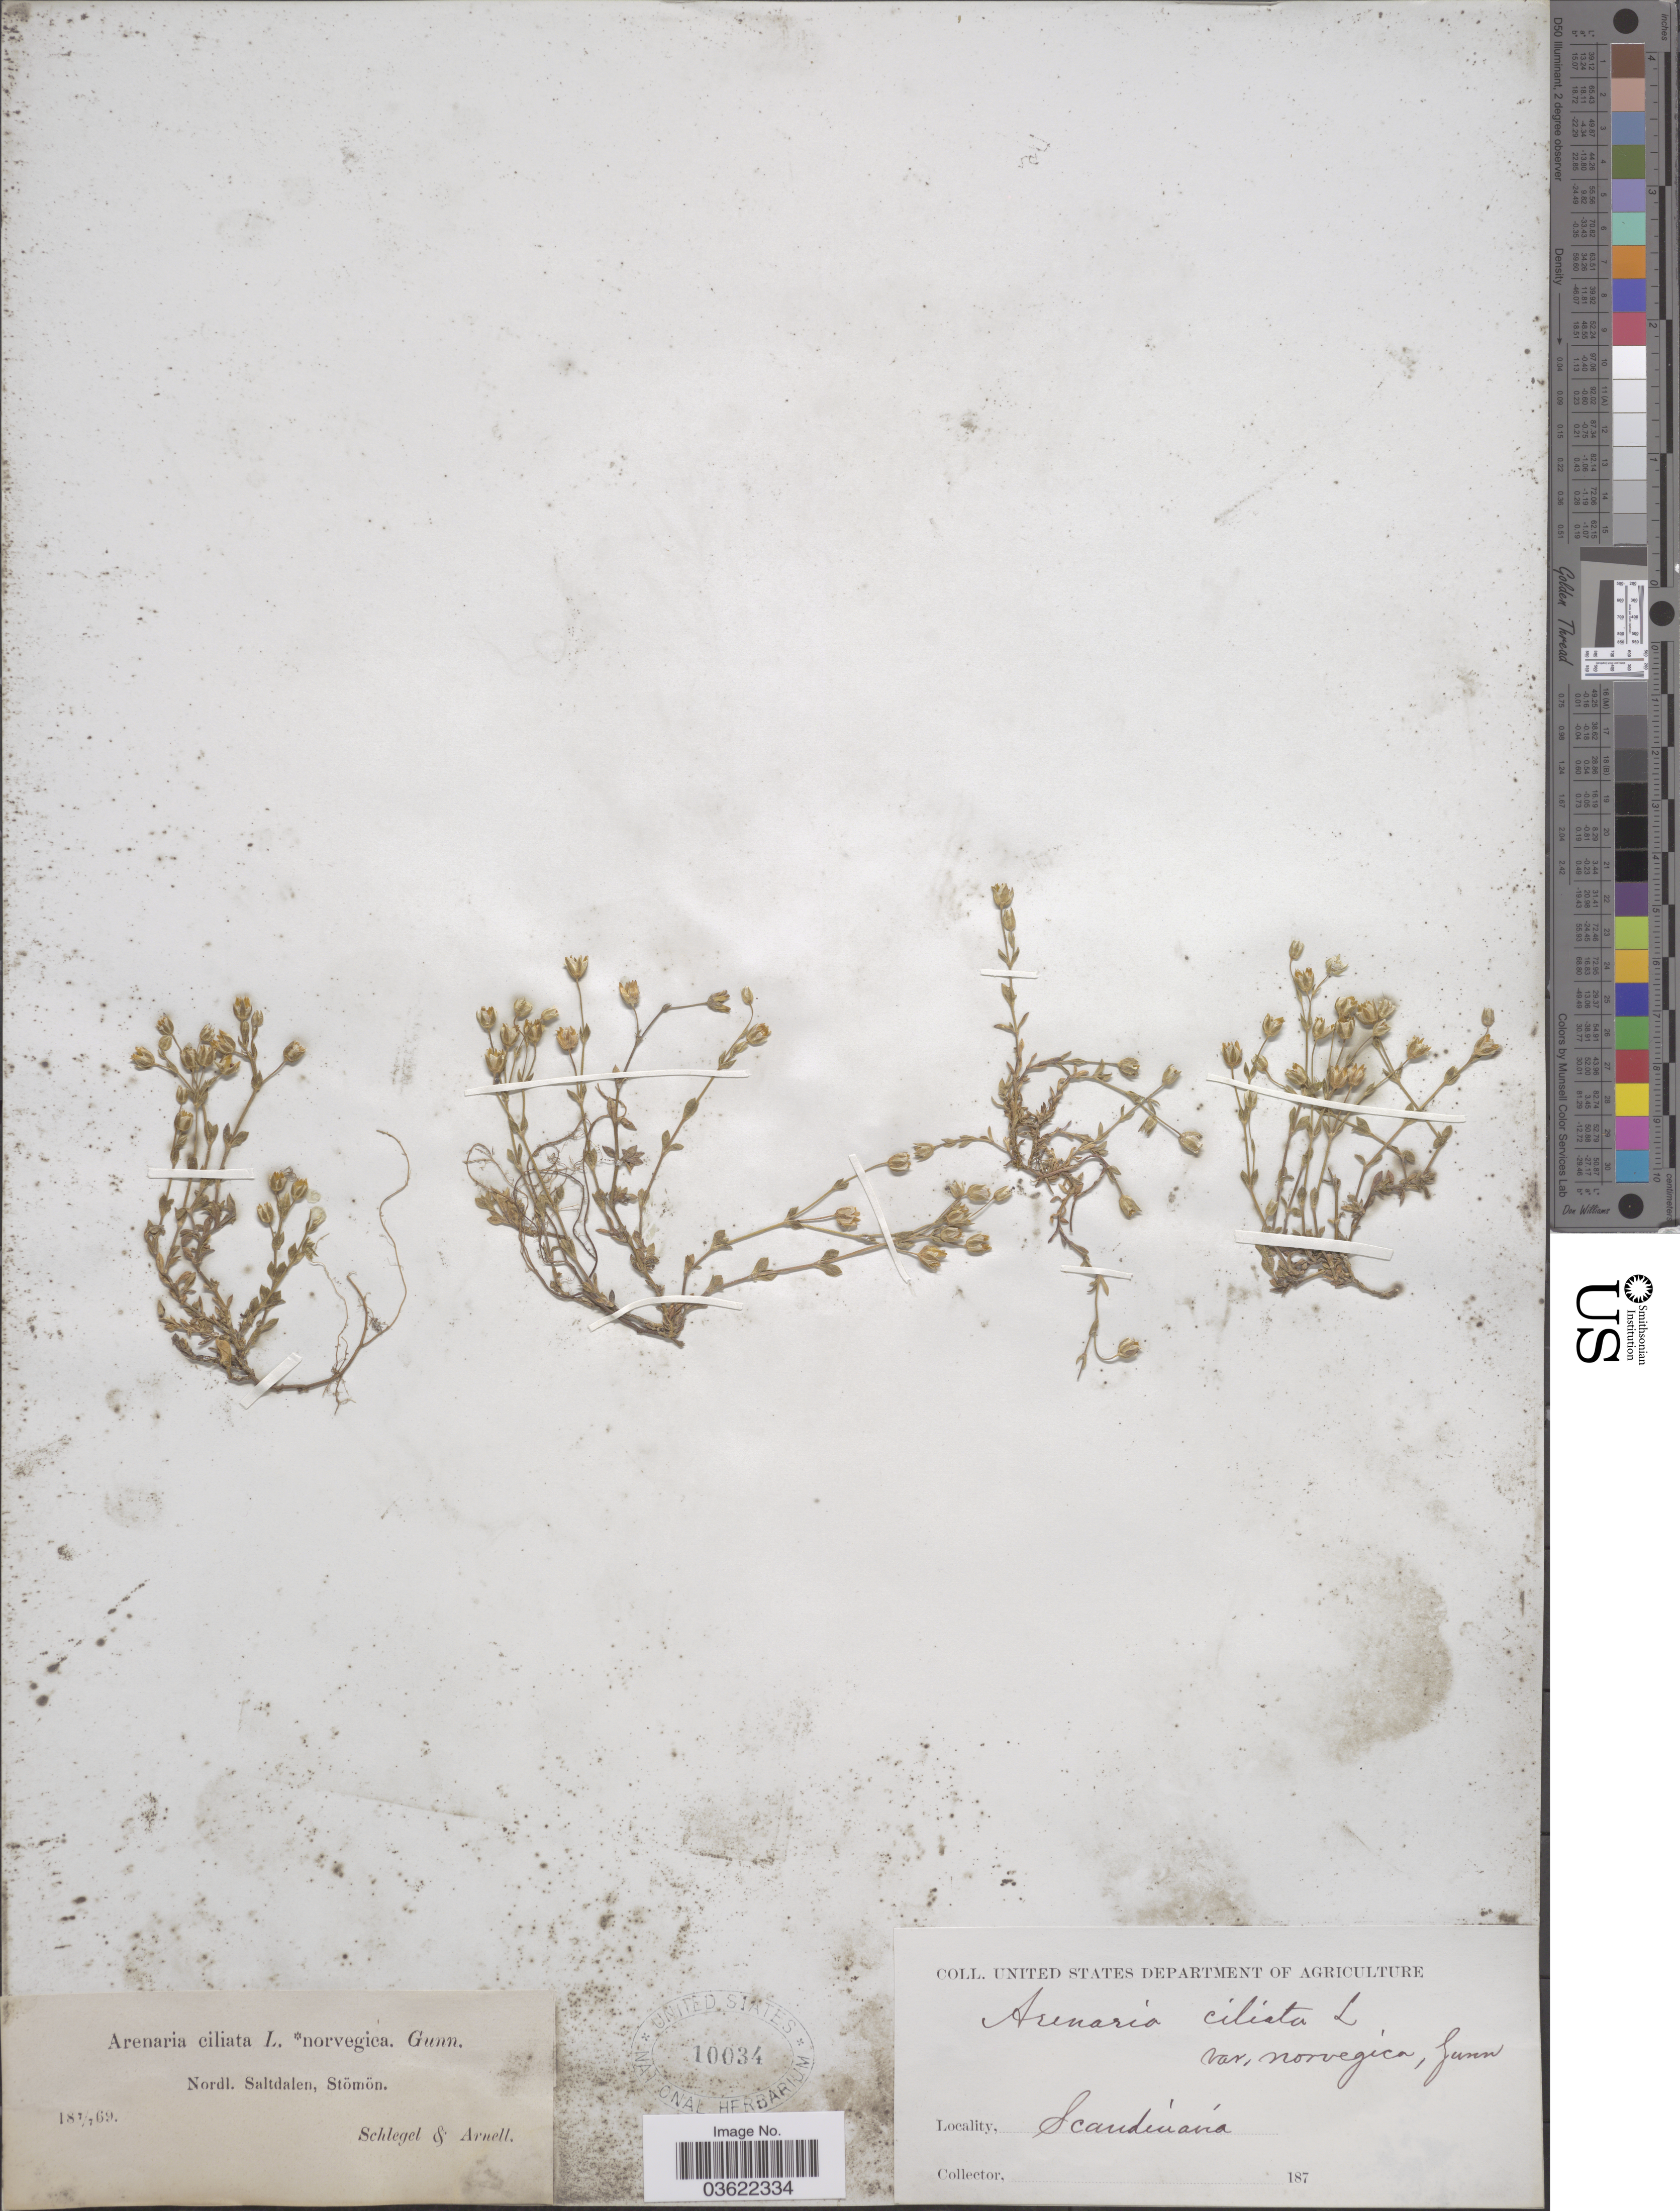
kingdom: Plantae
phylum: Tracheophyta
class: Magnoliopsida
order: Caryophyllales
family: Caryophyllaceae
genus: Arenaria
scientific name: Arenaria ciliata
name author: L.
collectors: Schlegel & Arnell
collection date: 1869-07-07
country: Norway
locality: Nordl. Saltdalen, Stömön. Scandinavia.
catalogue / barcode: US 10034